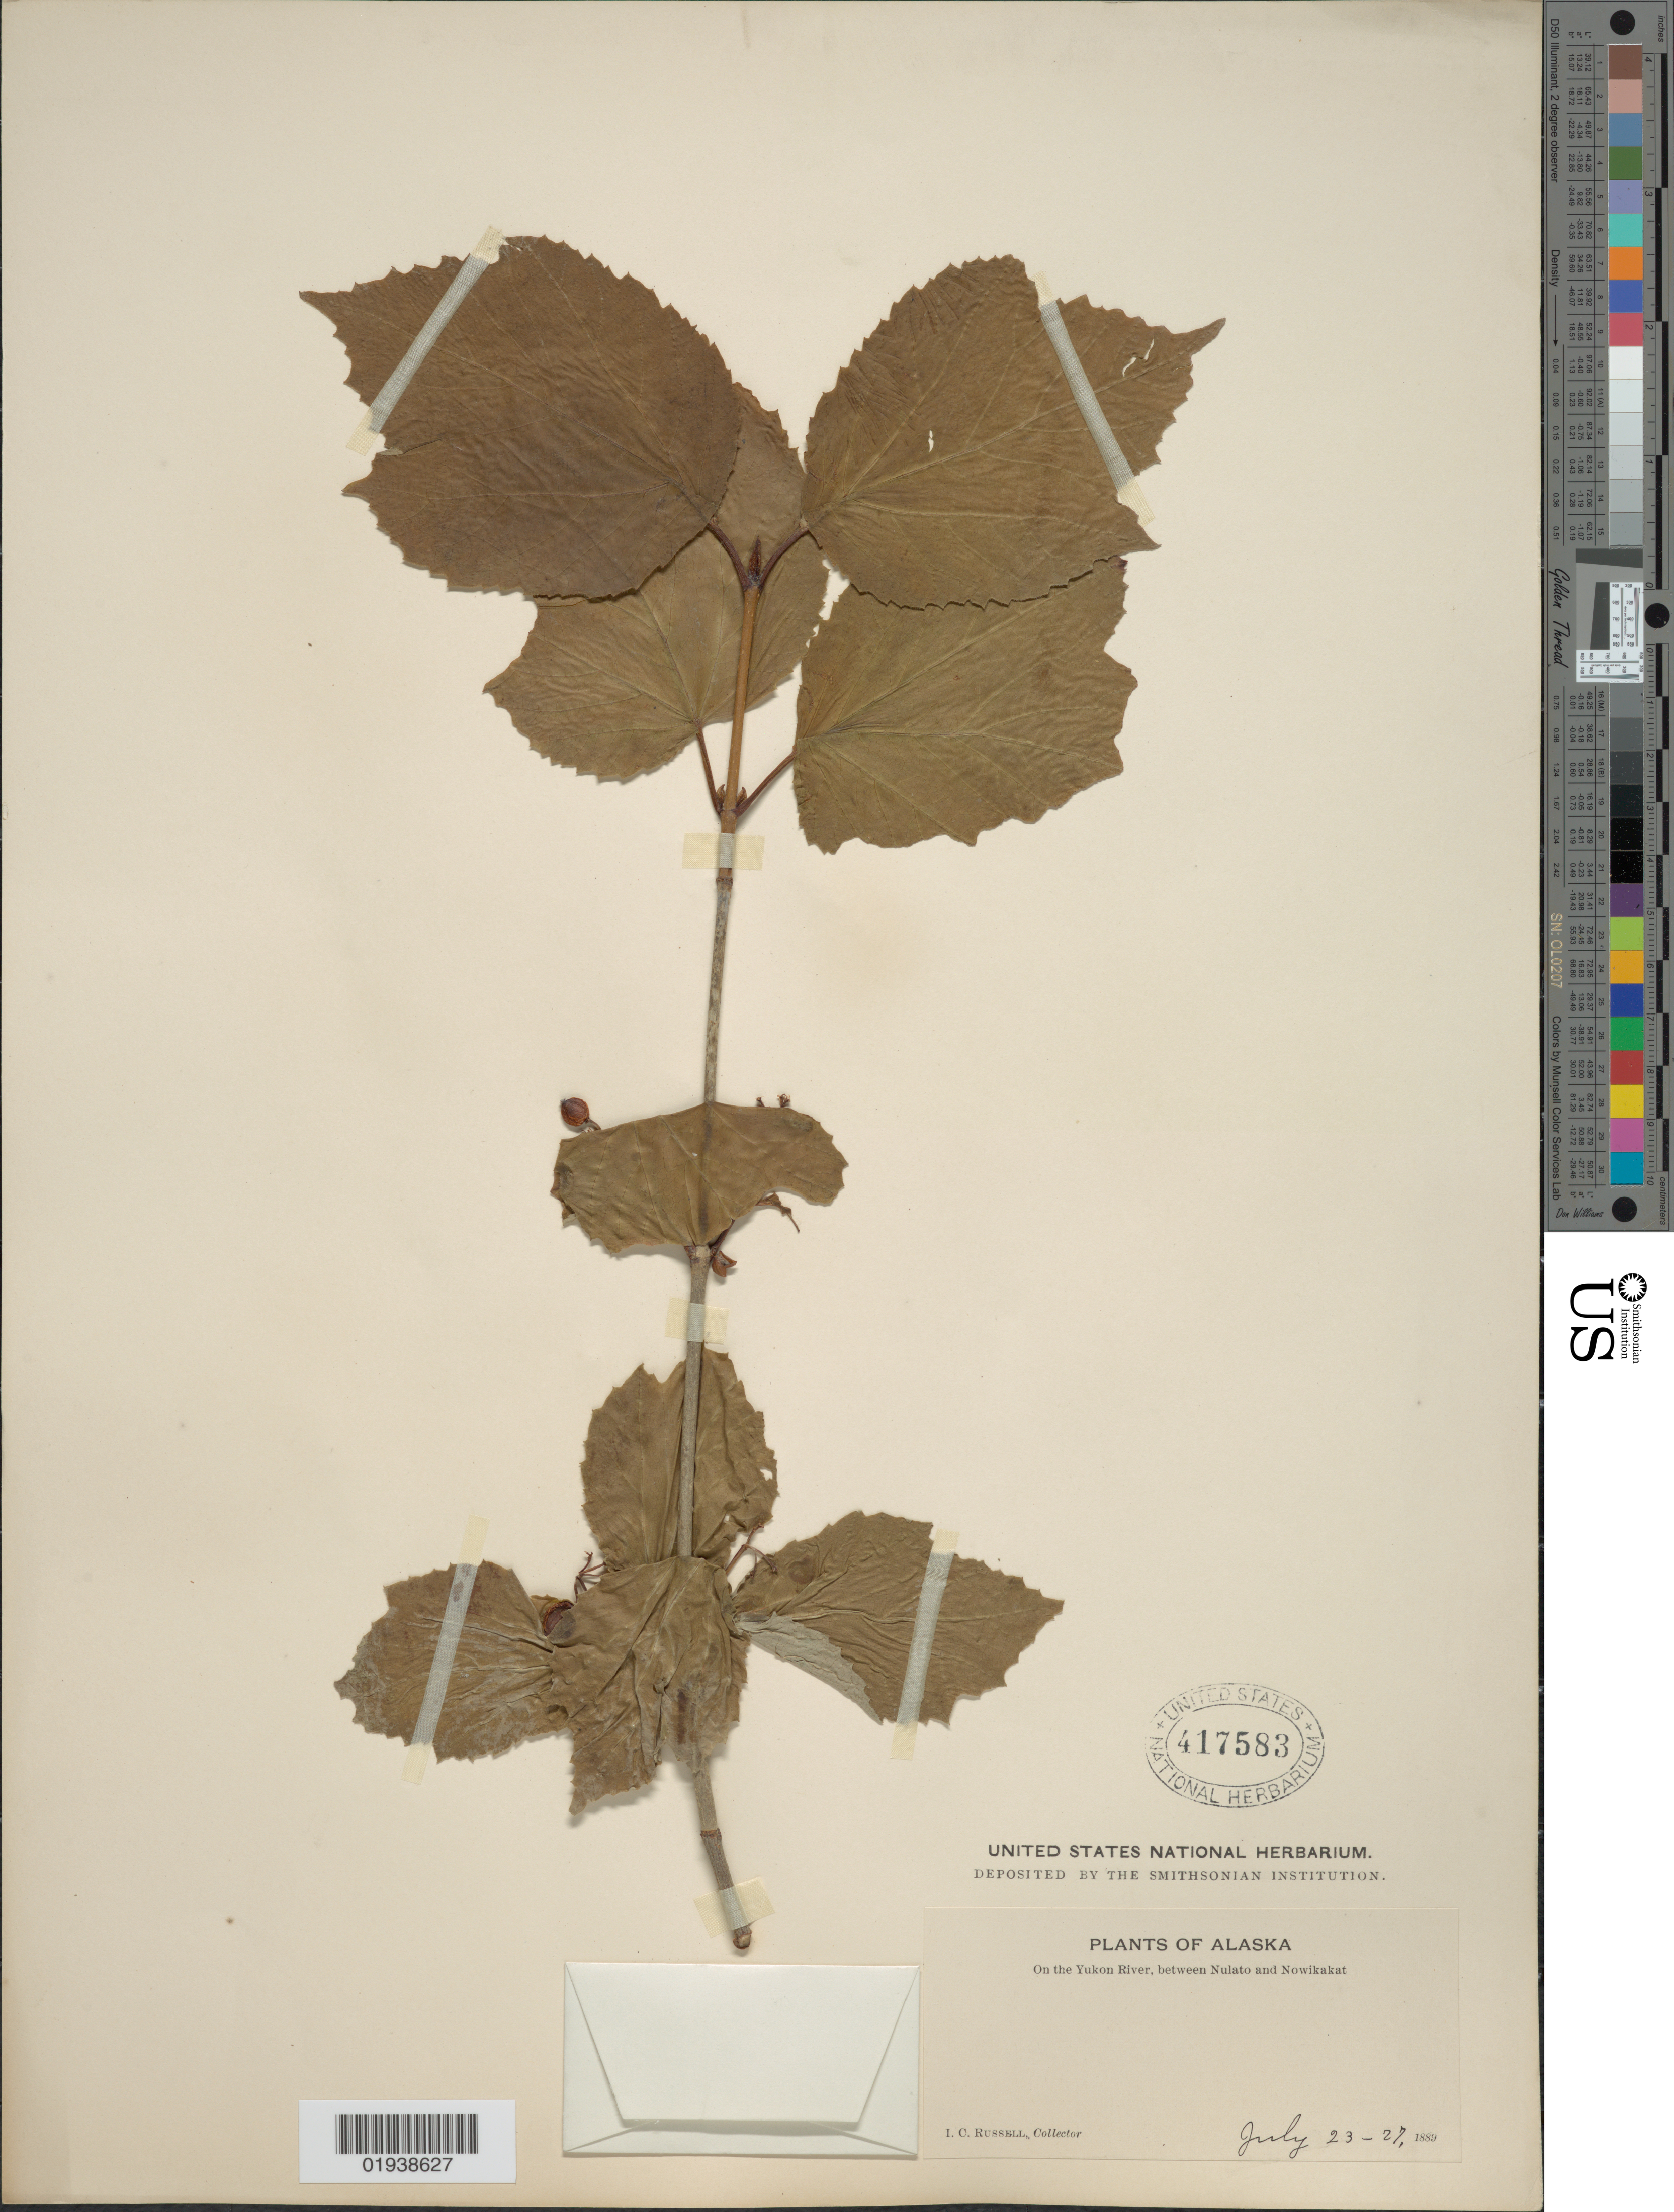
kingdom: Plantae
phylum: Tracheophyta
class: Magnoliopsida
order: Dipsacales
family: Viburnaceae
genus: Viburnum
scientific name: Viburnum edule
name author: (Michx.) Raf.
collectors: I. C. Russell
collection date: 1889-07-23/1889-07-27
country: United States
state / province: Alaska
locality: In the Yukon River, between Nulato and Nowikakat.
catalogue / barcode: US 417583